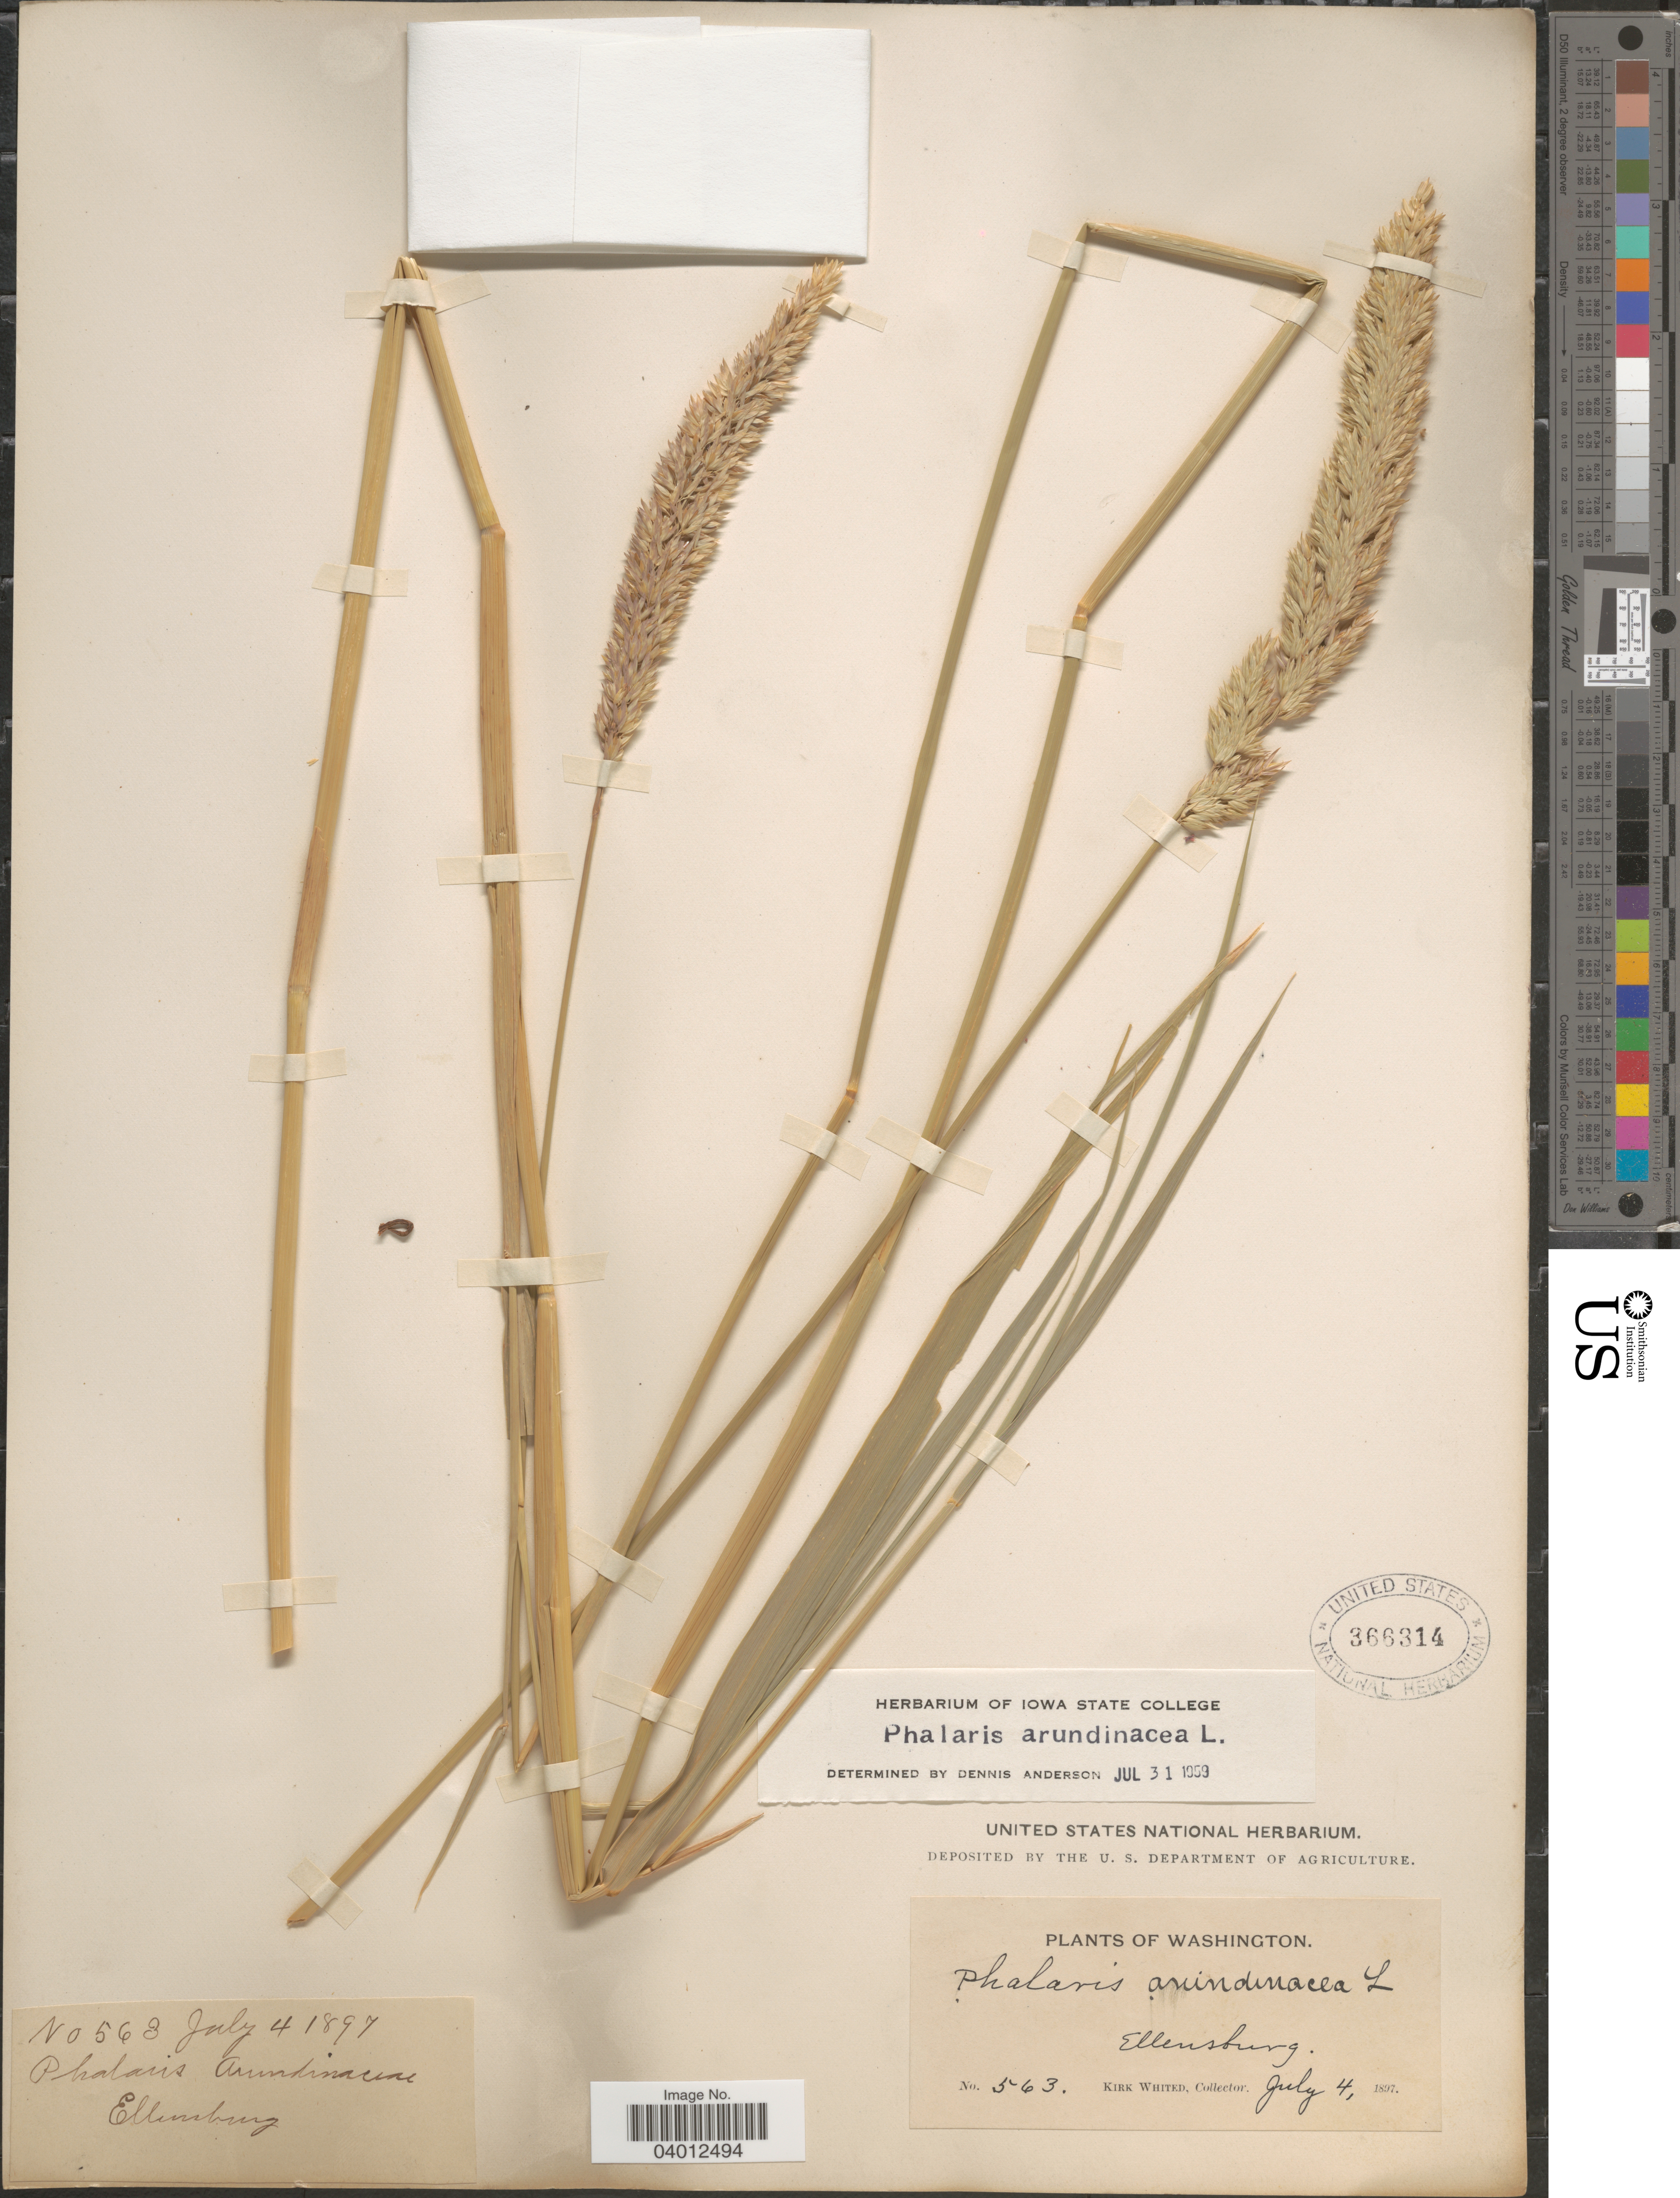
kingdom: Plantae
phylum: Tracheophyta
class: Liliopsida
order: Poales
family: Poaceae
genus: Phalaris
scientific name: Phalaris arundinacea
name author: L.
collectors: K. Whited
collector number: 563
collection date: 1897-07-04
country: United States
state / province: Washington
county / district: Kittitas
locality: Ellensburg.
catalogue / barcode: US 366314